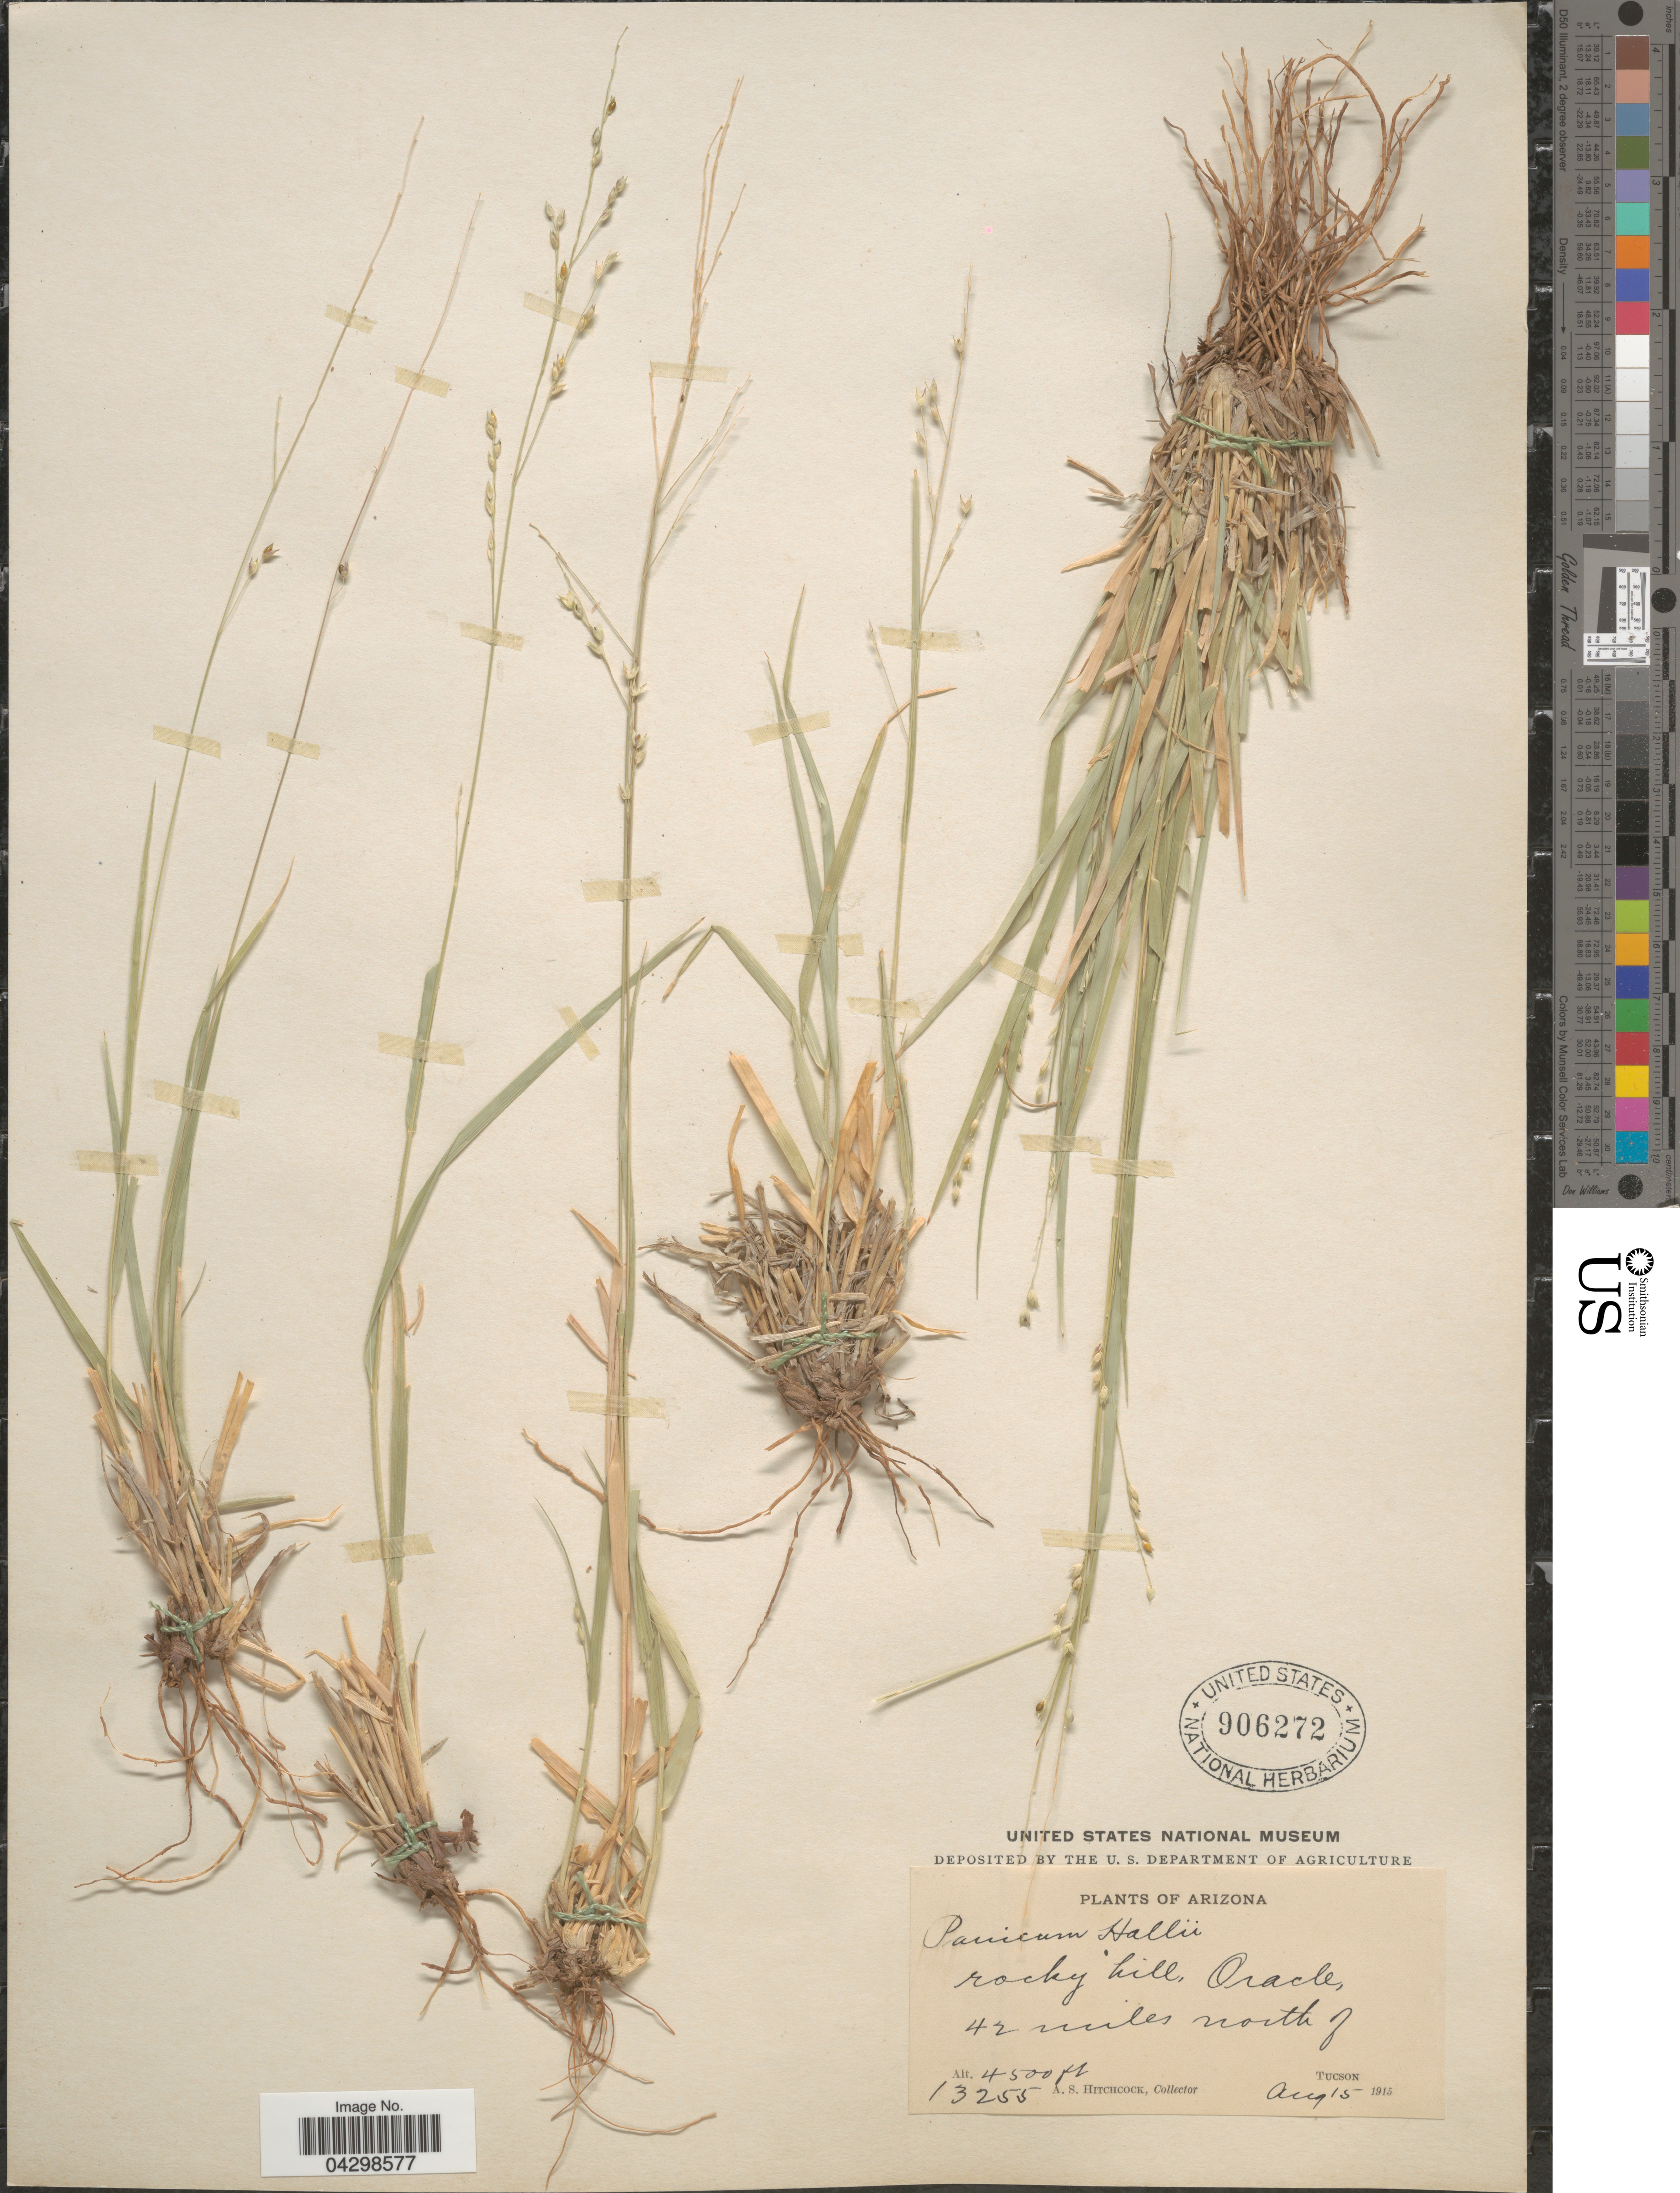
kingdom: Plantae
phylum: Tracheophyta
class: Liliopsida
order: Poales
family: Poaceae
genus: Panicum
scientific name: Panicum hallii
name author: Vasey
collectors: A. S. Hitchcock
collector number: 13255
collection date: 1915-08-15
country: United States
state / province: Arizona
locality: Rocky hill, Oracle, 42 miles north of Tucson.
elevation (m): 1372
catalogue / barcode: US 906272